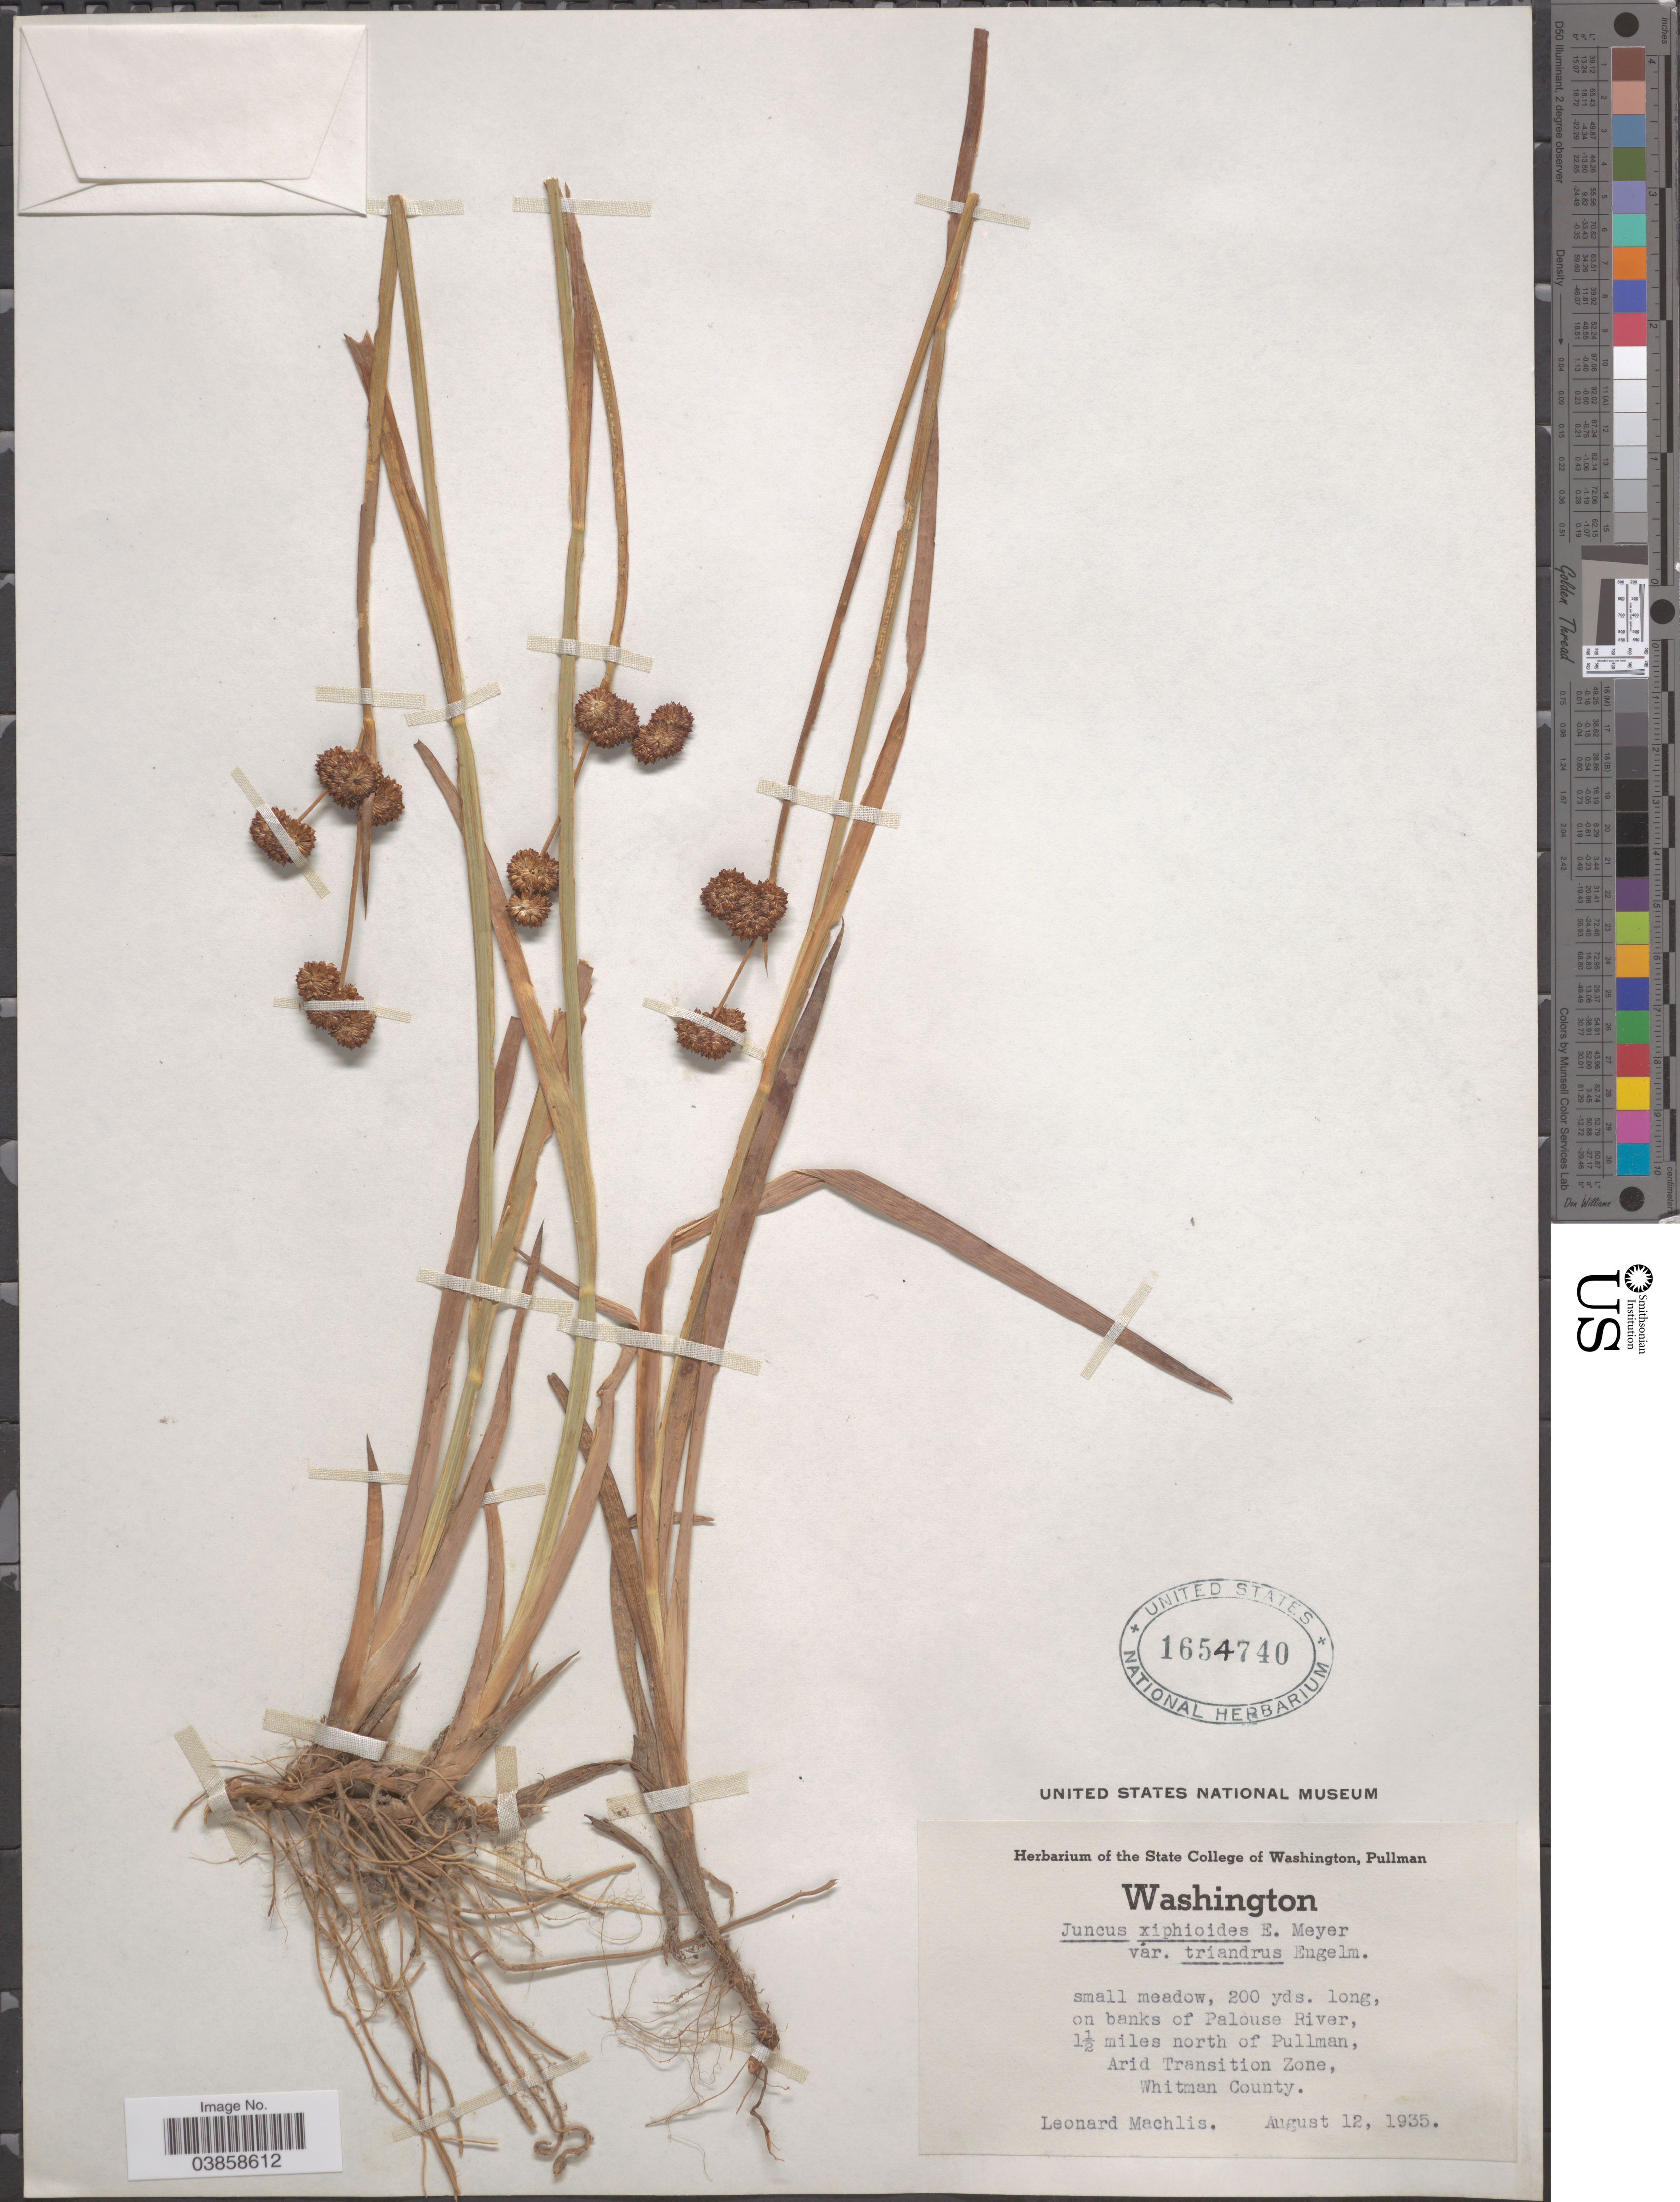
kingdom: Plantae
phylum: Tracheophyta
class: Liliopsida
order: Poales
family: Juncaceae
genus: Juncus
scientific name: Juncus xiphioides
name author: E. Mey.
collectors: L. Machlis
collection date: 1935-08-12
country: United States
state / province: Washington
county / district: Whitman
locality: Small meadow, 200 yds. long, on banks of Palouse River, 1½ miles north of Pullman, Arid Transition Zone, Whitman County.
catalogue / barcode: US 1654740